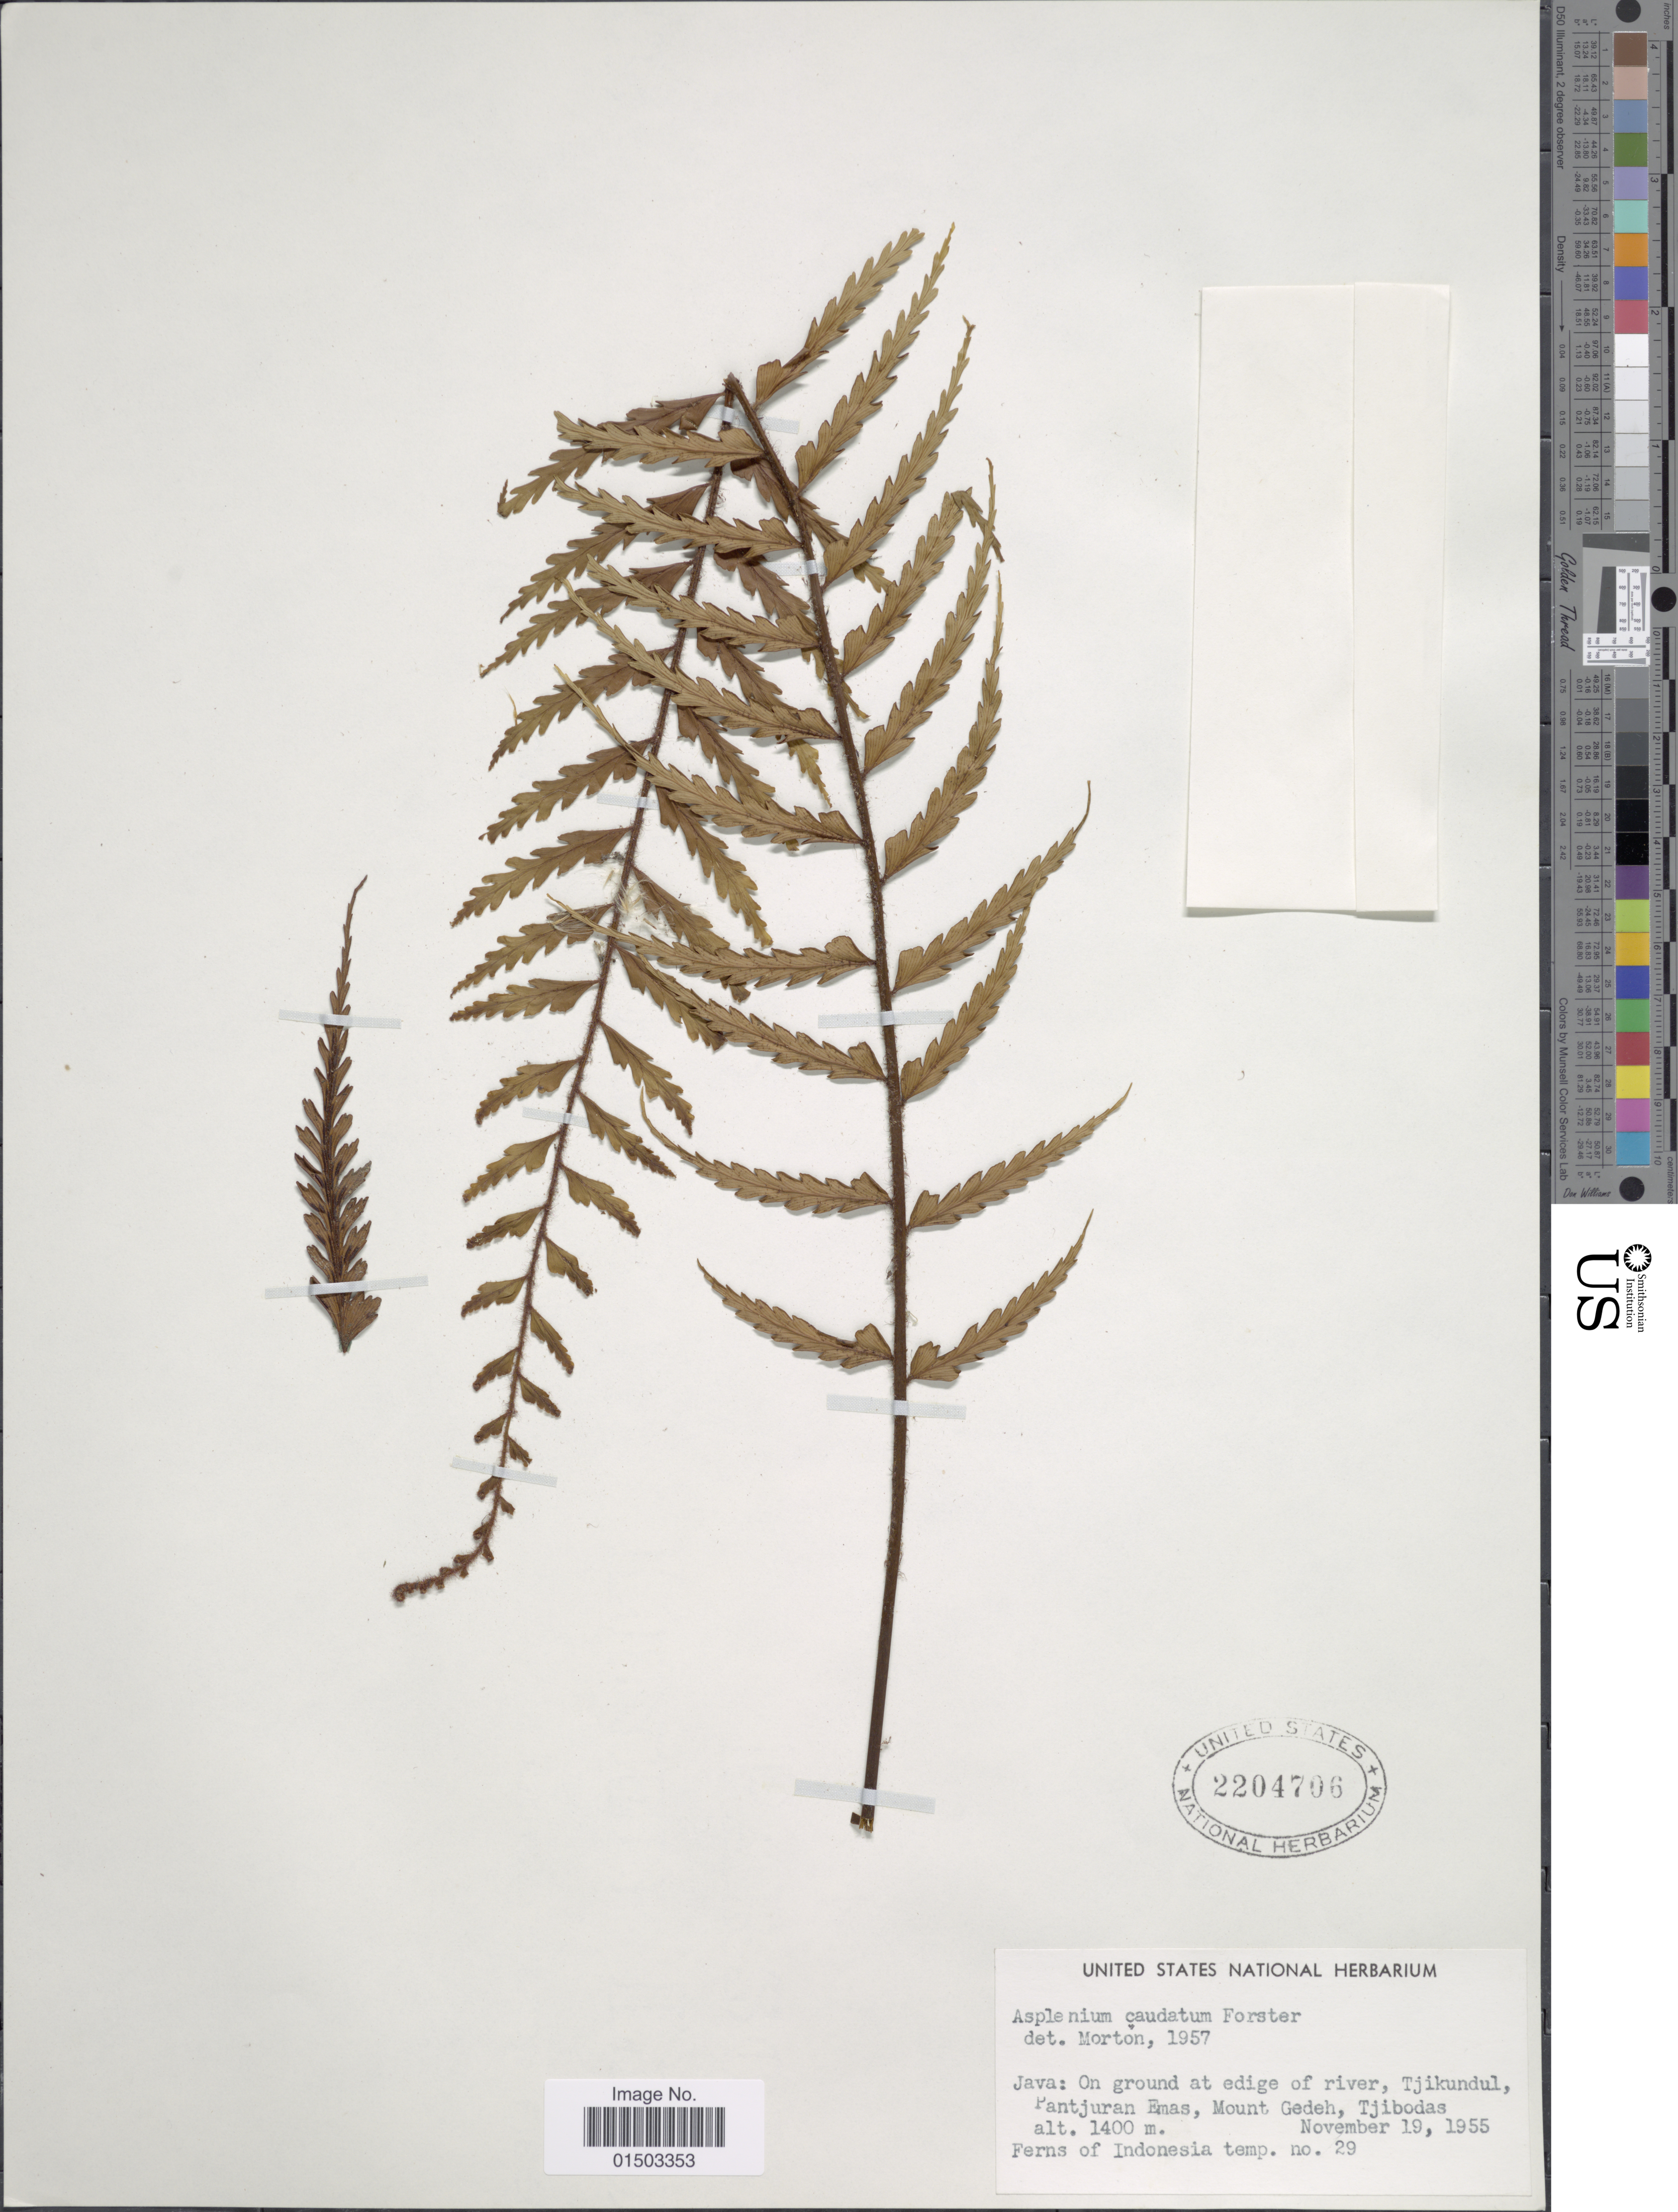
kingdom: Plantae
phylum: Tracheophyta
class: Polypodiopsida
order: Polypodiales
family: Aspleniaceae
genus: Asplenium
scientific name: Asplenium caudatum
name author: G. Forst.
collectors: U.S. National Herbarium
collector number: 29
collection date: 1955-11-19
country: Indonesia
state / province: Java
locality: Java: On ground at edige or river, Tjikundul, Pantjuran Emas, Mount Gedeh, Tjibodas.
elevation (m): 1400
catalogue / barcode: US 2204706